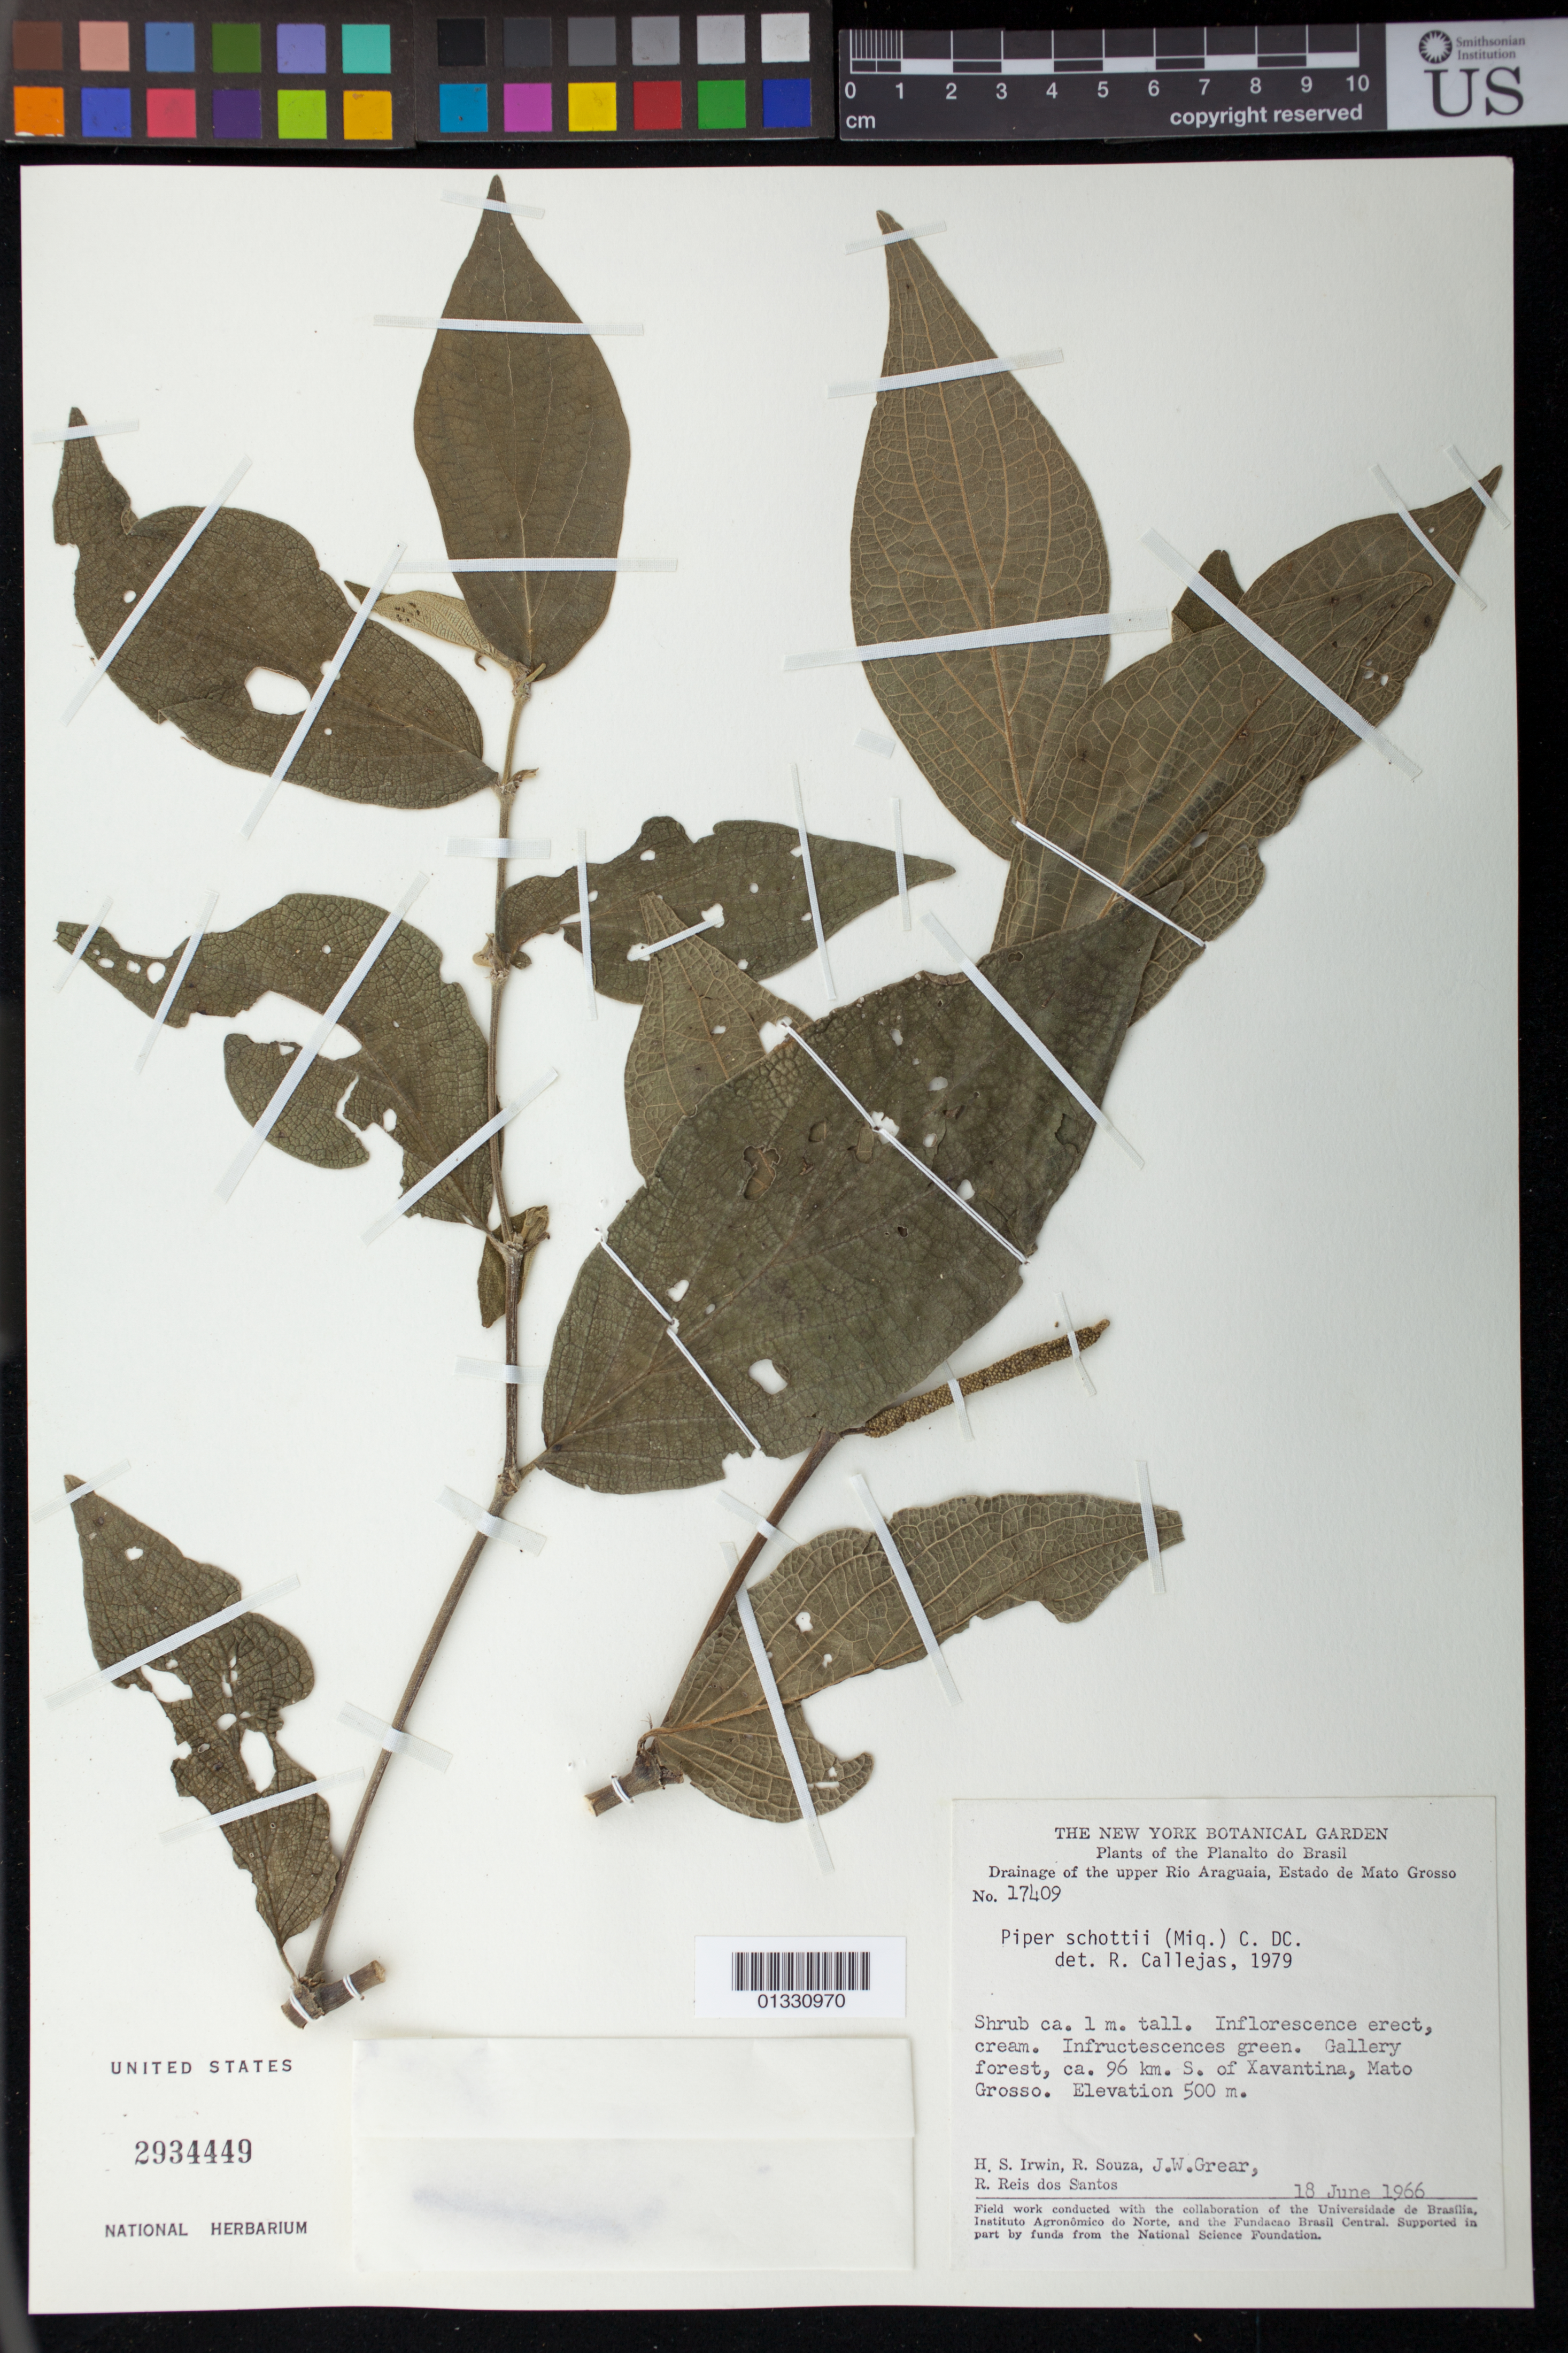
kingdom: Plantae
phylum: Tracheophyta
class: Magnoliopsida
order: Piperales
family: Piperaceae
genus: Piper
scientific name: Piper schottii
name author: (Miq.) C. DC.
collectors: H. Irwin, R. Souza, J. W. Grear & R. R. Santos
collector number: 17409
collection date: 1966-09-18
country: Brazil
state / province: Mato Grosso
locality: Ca. 96 Km S of Xavantina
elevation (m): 500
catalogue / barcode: US 2934449